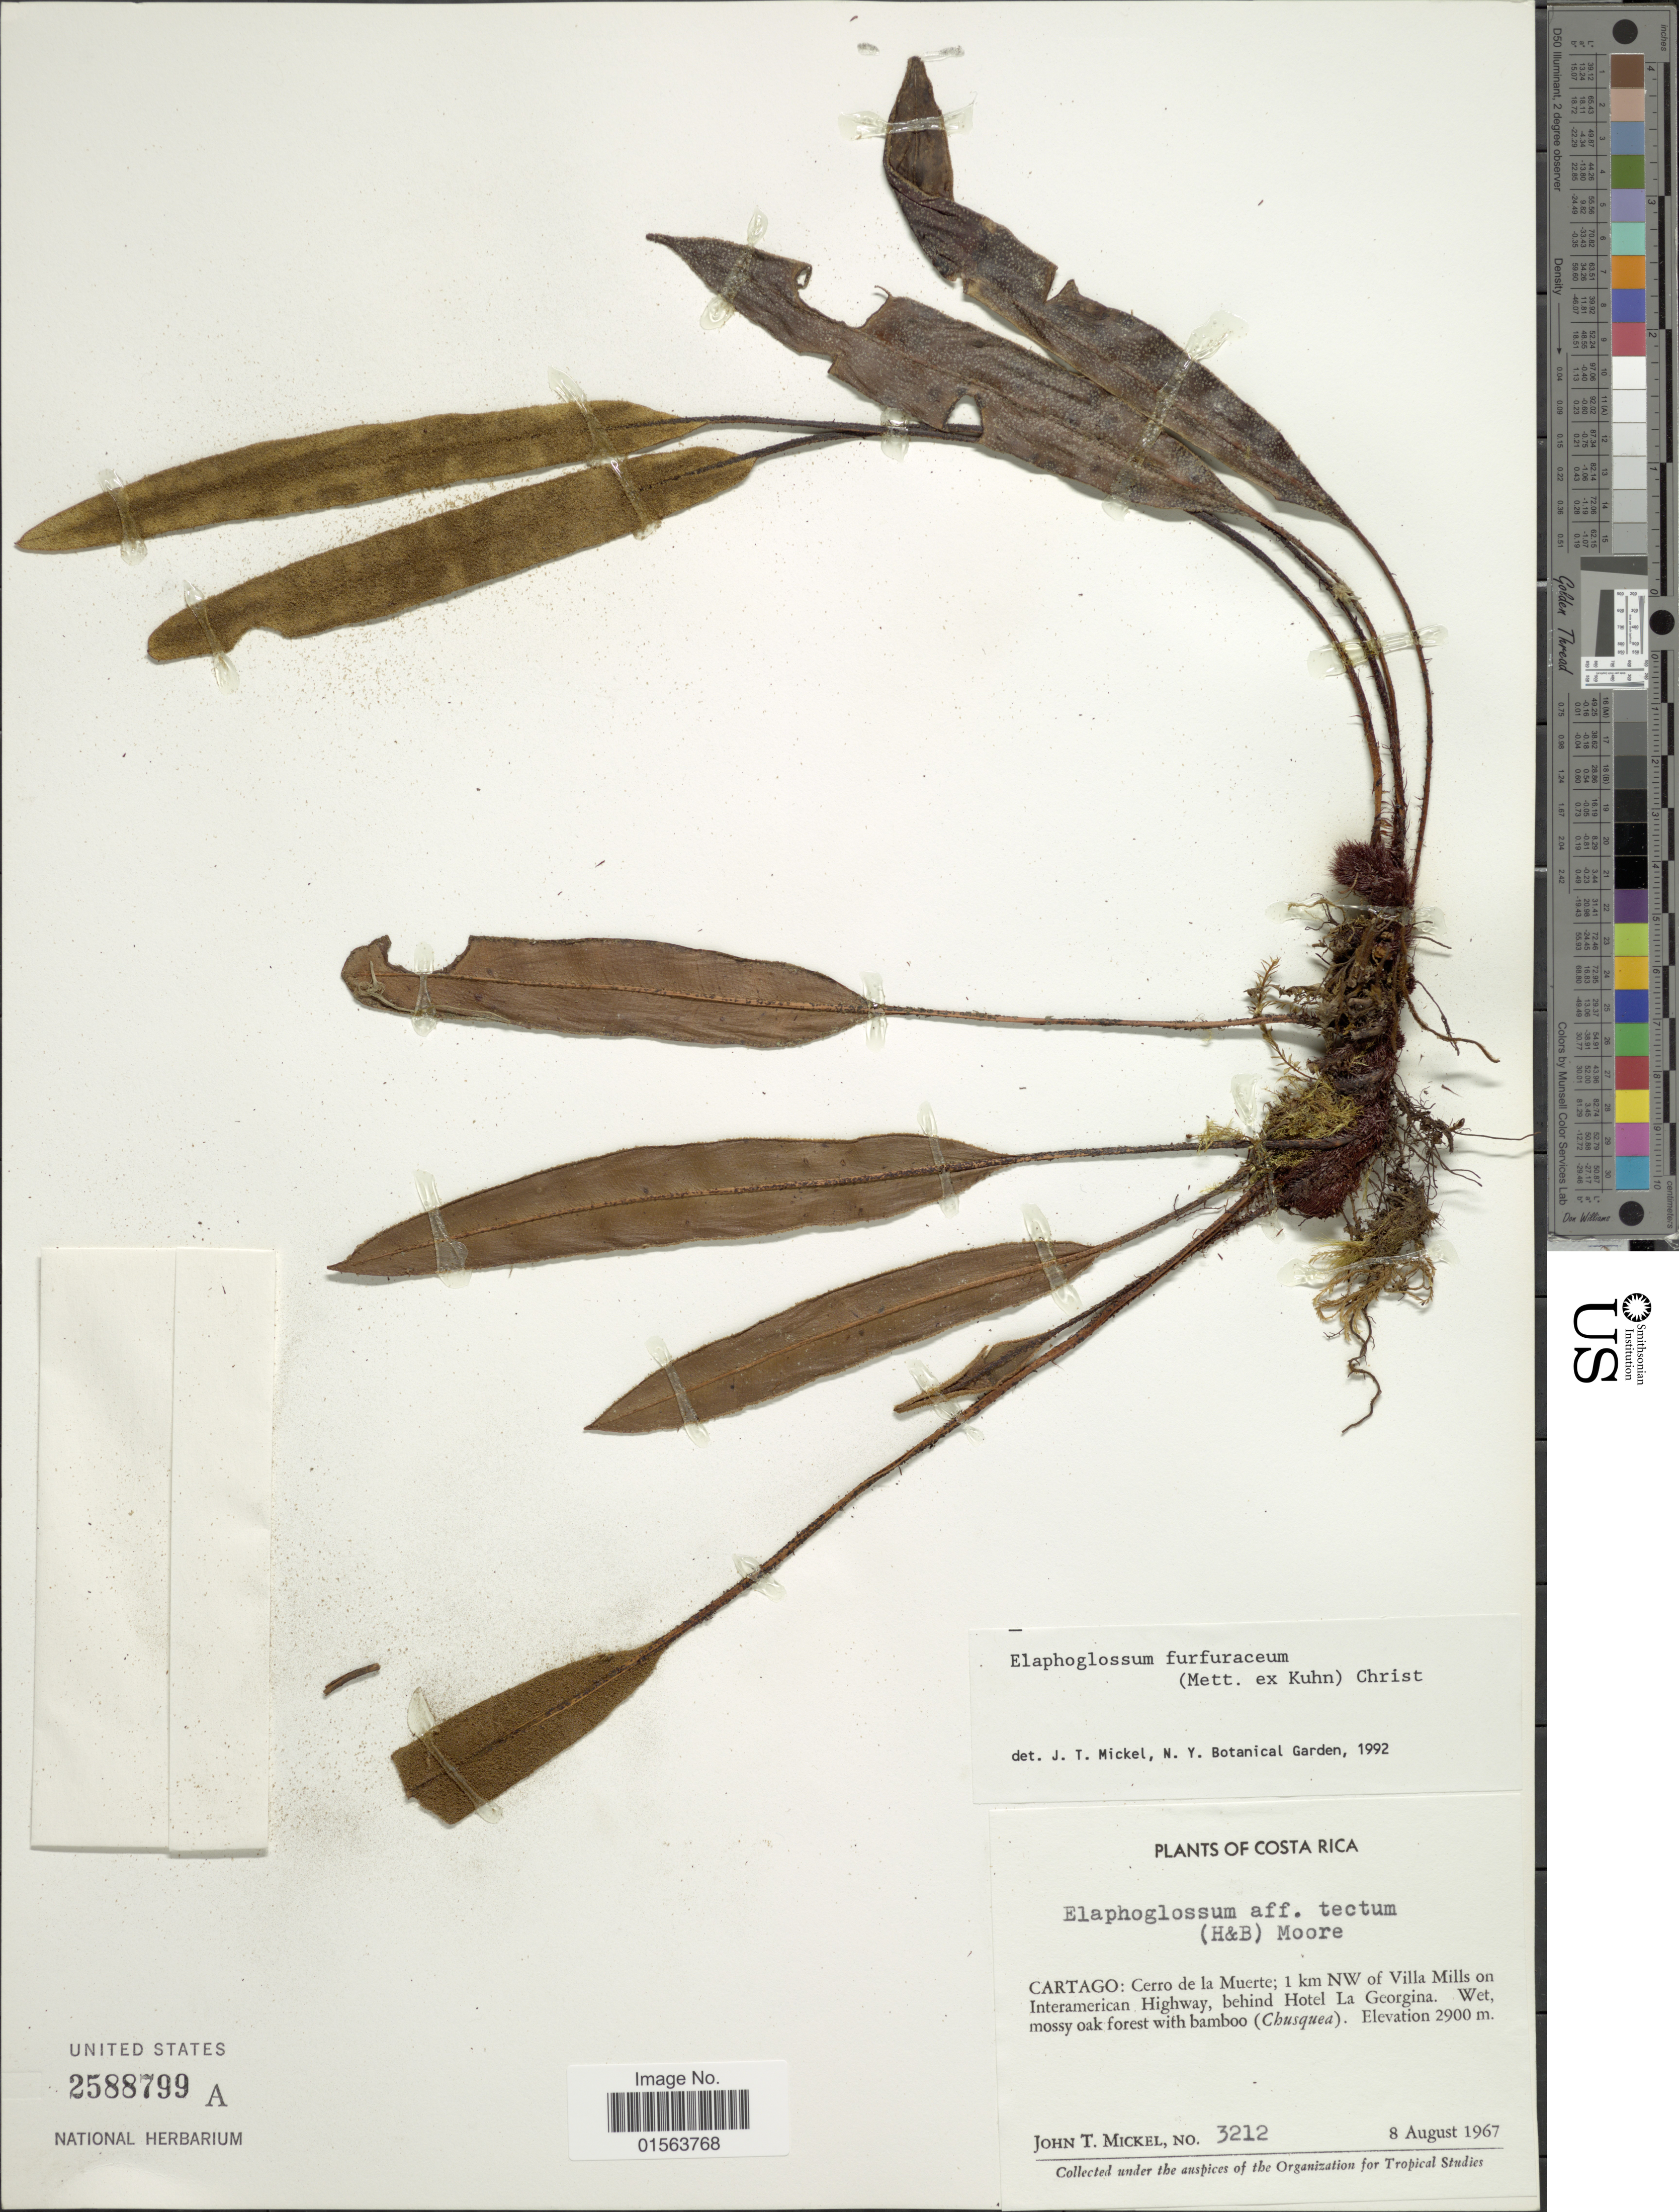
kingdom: Plantae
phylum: Tracheophyta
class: Polypodiopsida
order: Polypodiales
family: Dryopteridaceae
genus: Elaphoglossum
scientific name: Elaphoglossum furfuraceum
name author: (Mett. ex Kuhn) Christ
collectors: J. T. Mickel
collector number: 3212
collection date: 1967-08-08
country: Costa Rica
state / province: Cartago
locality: Cartago: Cerro de la Muerte; 1 km NW of Villa Mills on Interamerican Highway, behind Hotel La Georgina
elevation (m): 2900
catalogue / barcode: US 2588799A